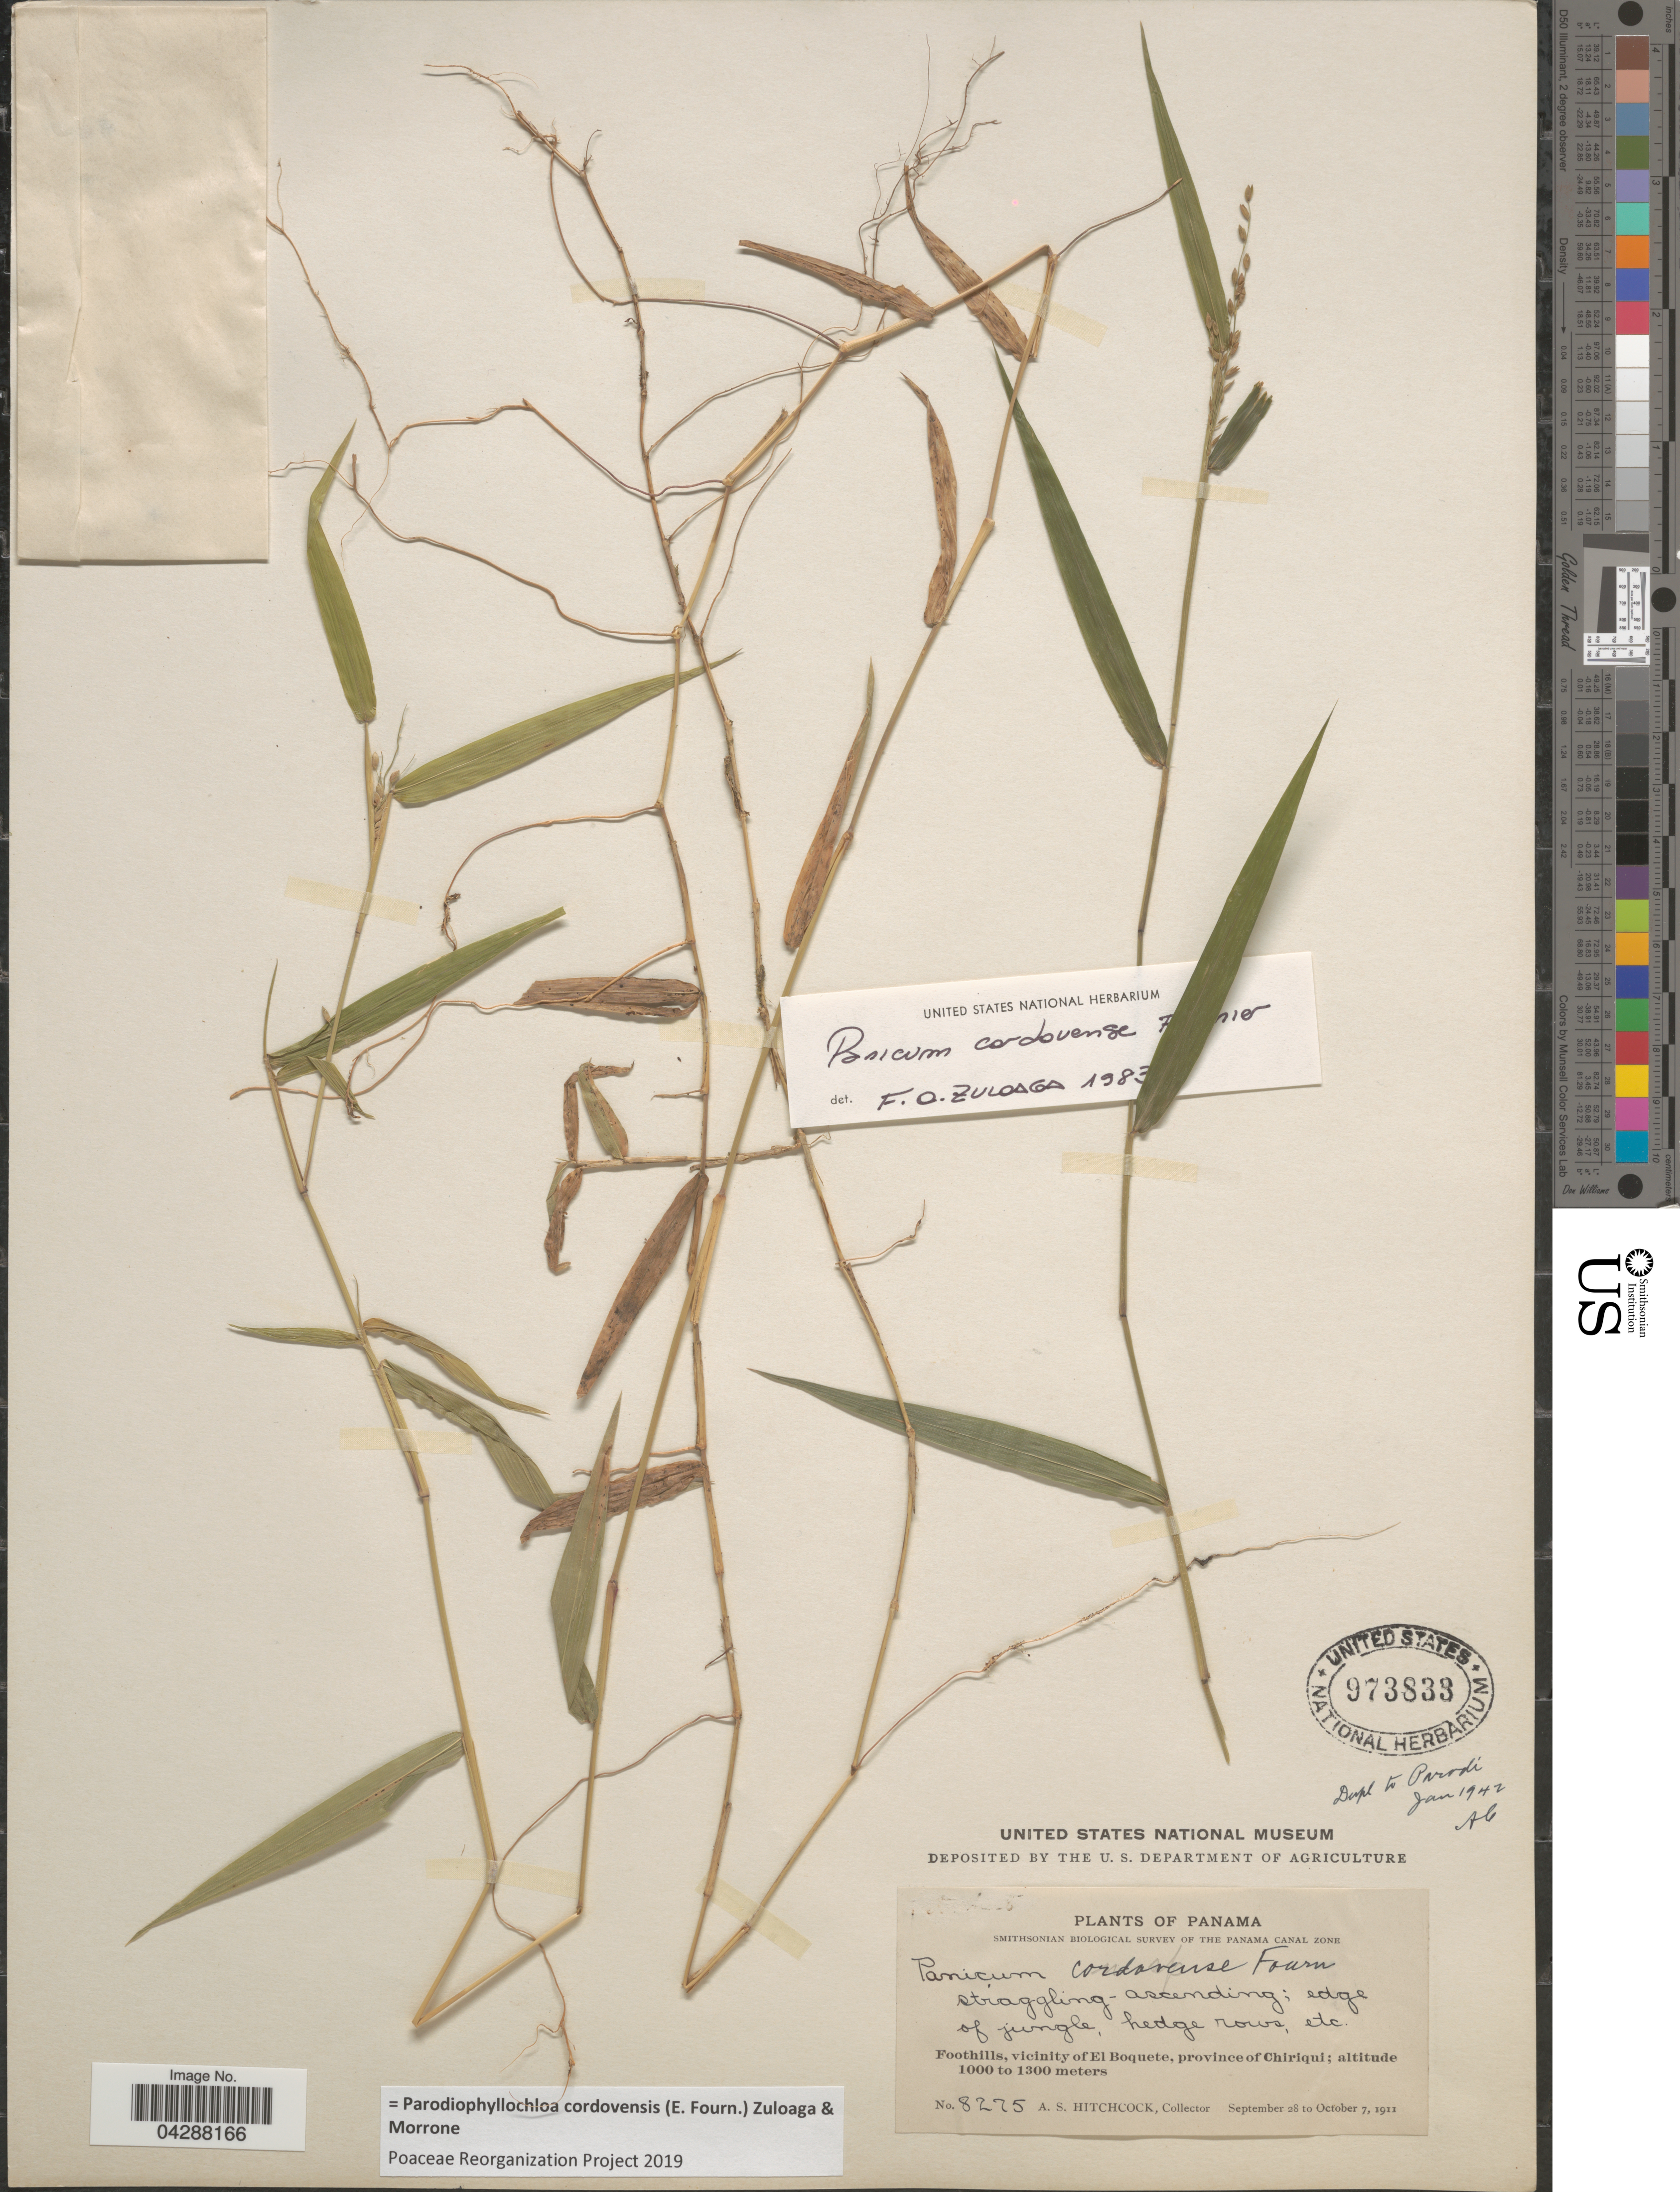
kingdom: Plantae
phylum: Tracheophyta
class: Liliopsida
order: Poales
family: Poaceae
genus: Parodiophyllochloa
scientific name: Parodiophyllochloa cordovensis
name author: (E. Fourn.) Zuloaga & Morrone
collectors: A. S. Hitchcock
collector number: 8275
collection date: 1911-09-28/1911-10-07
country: Panama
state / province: Chiriqui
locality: Smithsonian Biological Survey Of The Panama Canal Zone. Foothills, vicinity of El Boquete.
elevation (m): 1000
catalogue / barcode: US 973833